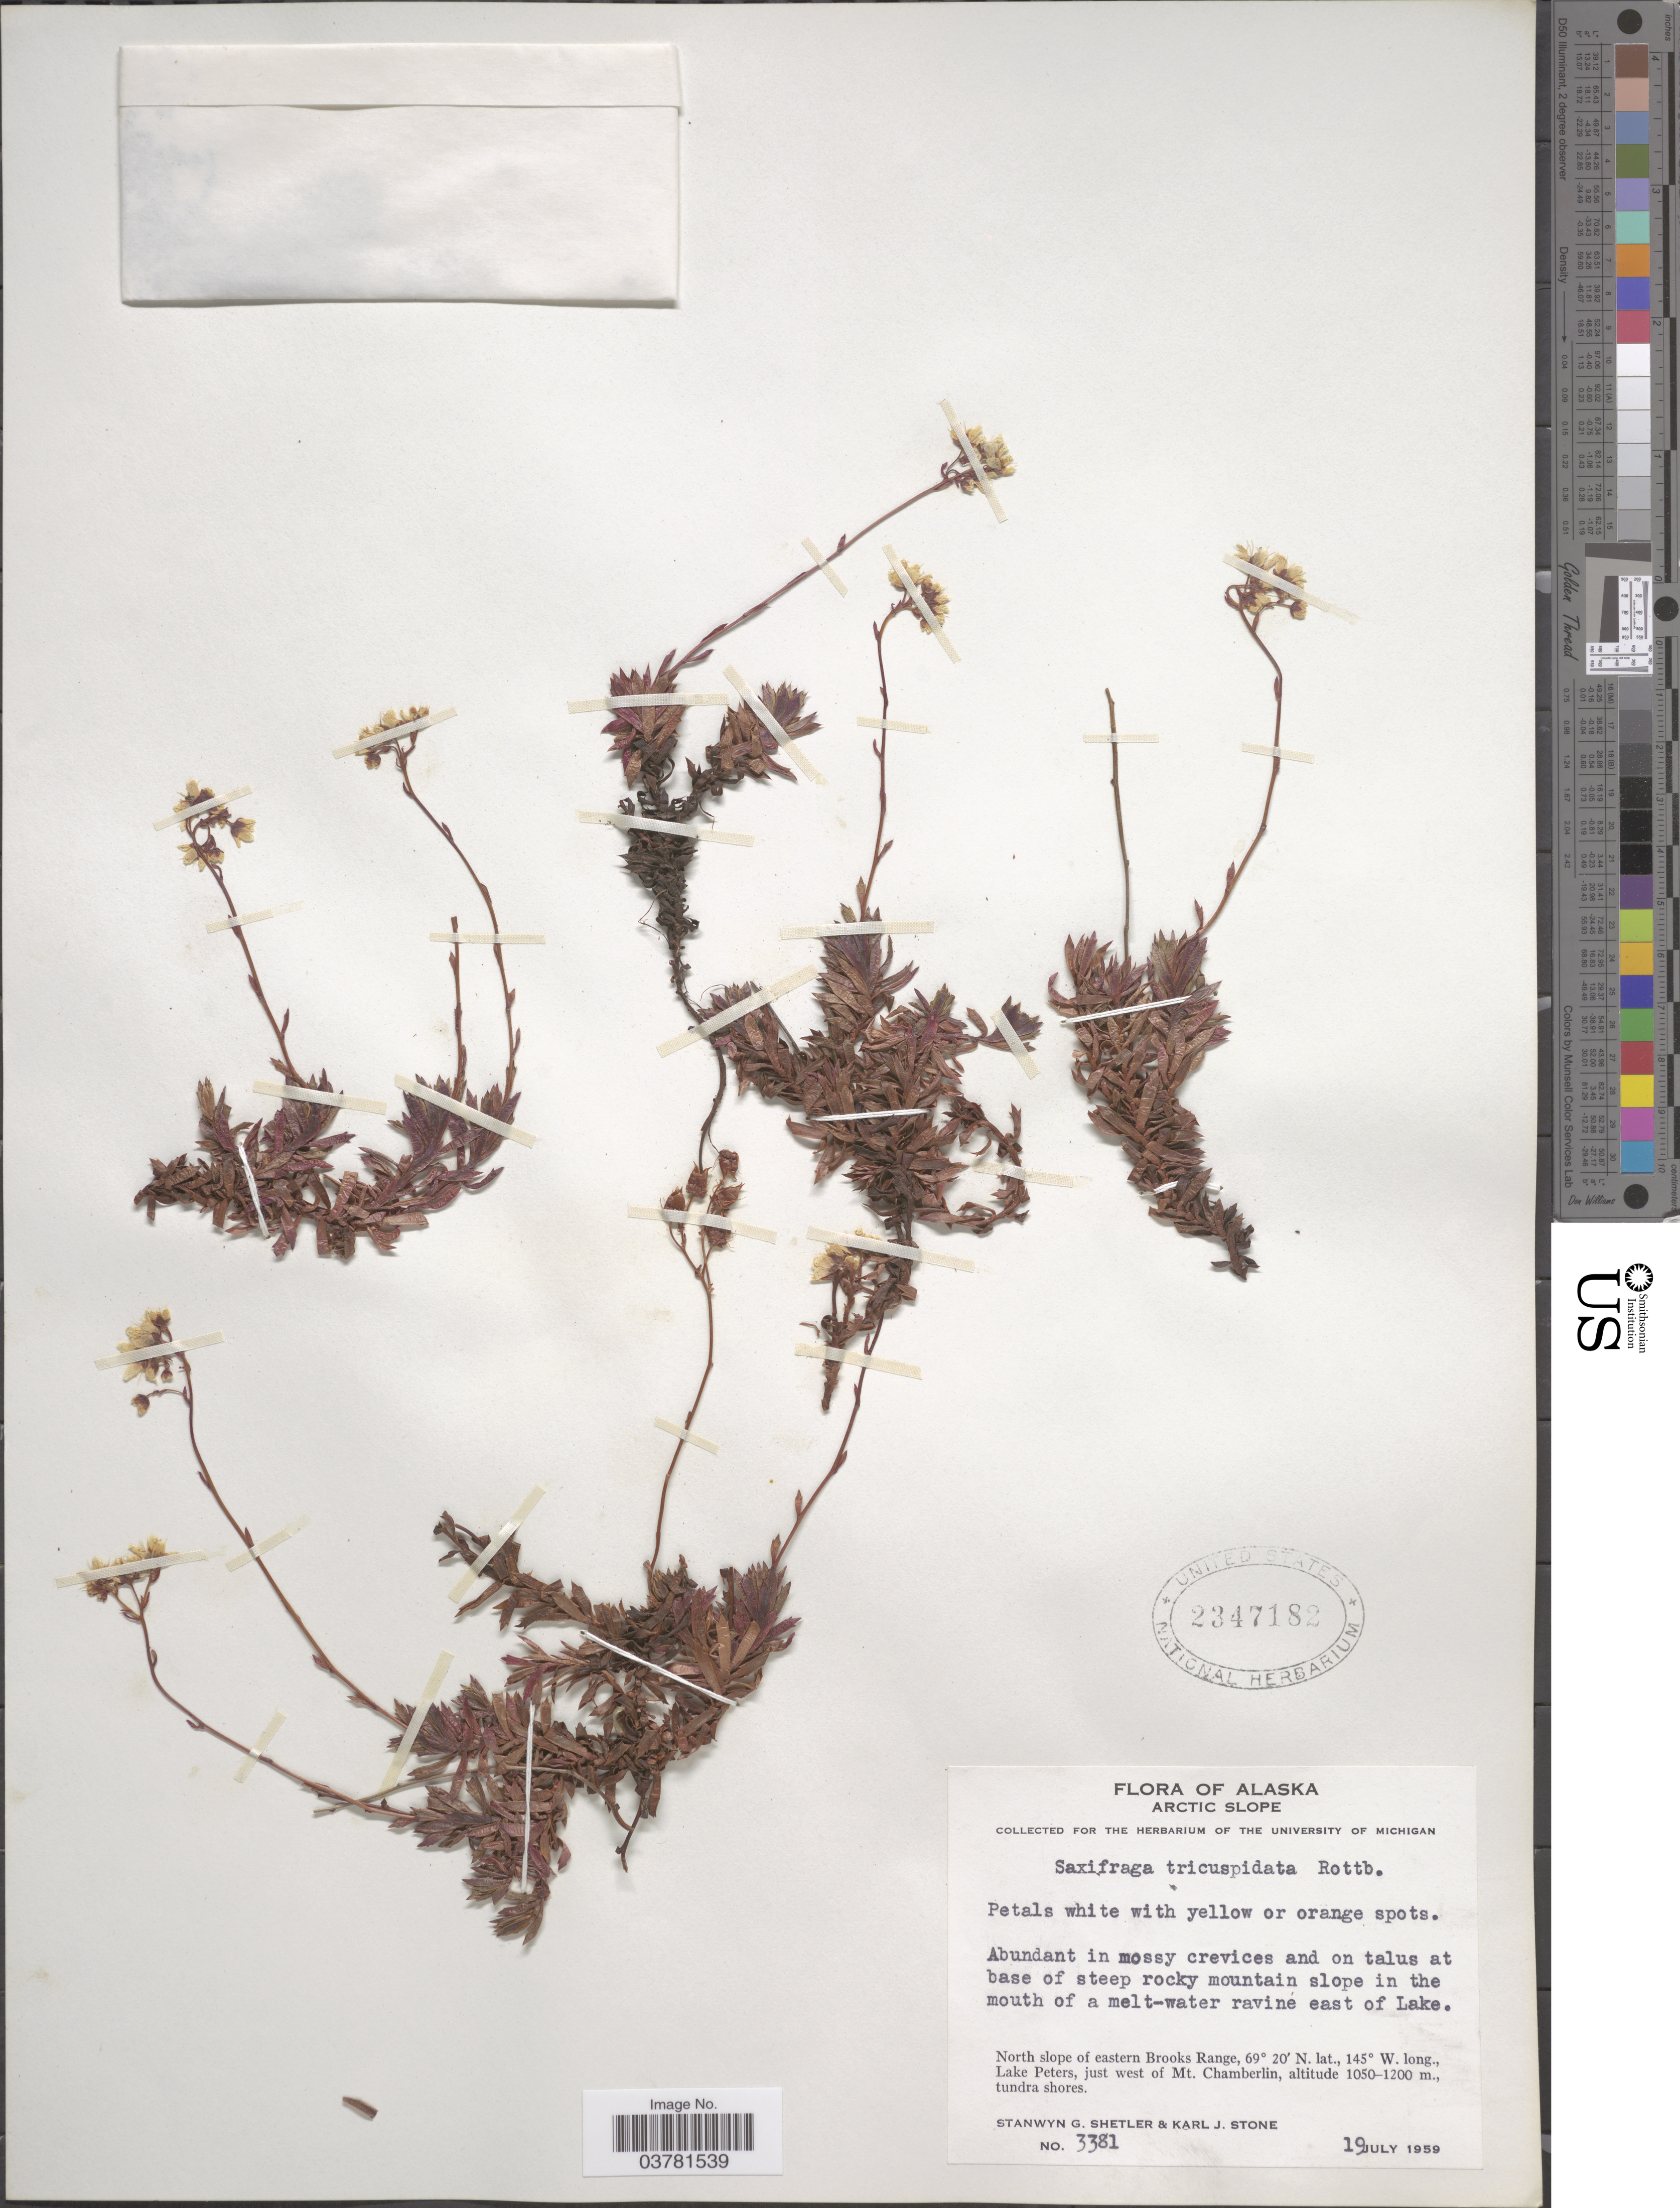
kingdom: Plantae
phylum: Tracheophyta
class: Magnoliopsida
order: Saxifragales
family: Saxifragaceae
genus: Saxifraga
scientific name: Saxifraga tricuspidata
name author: Rottb.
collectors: S. Shetler & K. J. Stone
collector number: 3381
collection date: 1959-07-19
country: United States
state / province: Alaska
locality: Arctic Slope. Abundant in mossy crevices and on talus at base of steep rocky mountain slope in the mouth of a melt-water ravine east of Lake. North slope of eastern Brooks Range, Lake Peters, just west of Mt. Chamberlin, tundra shores.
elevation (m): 1050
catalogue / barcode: US 2347182